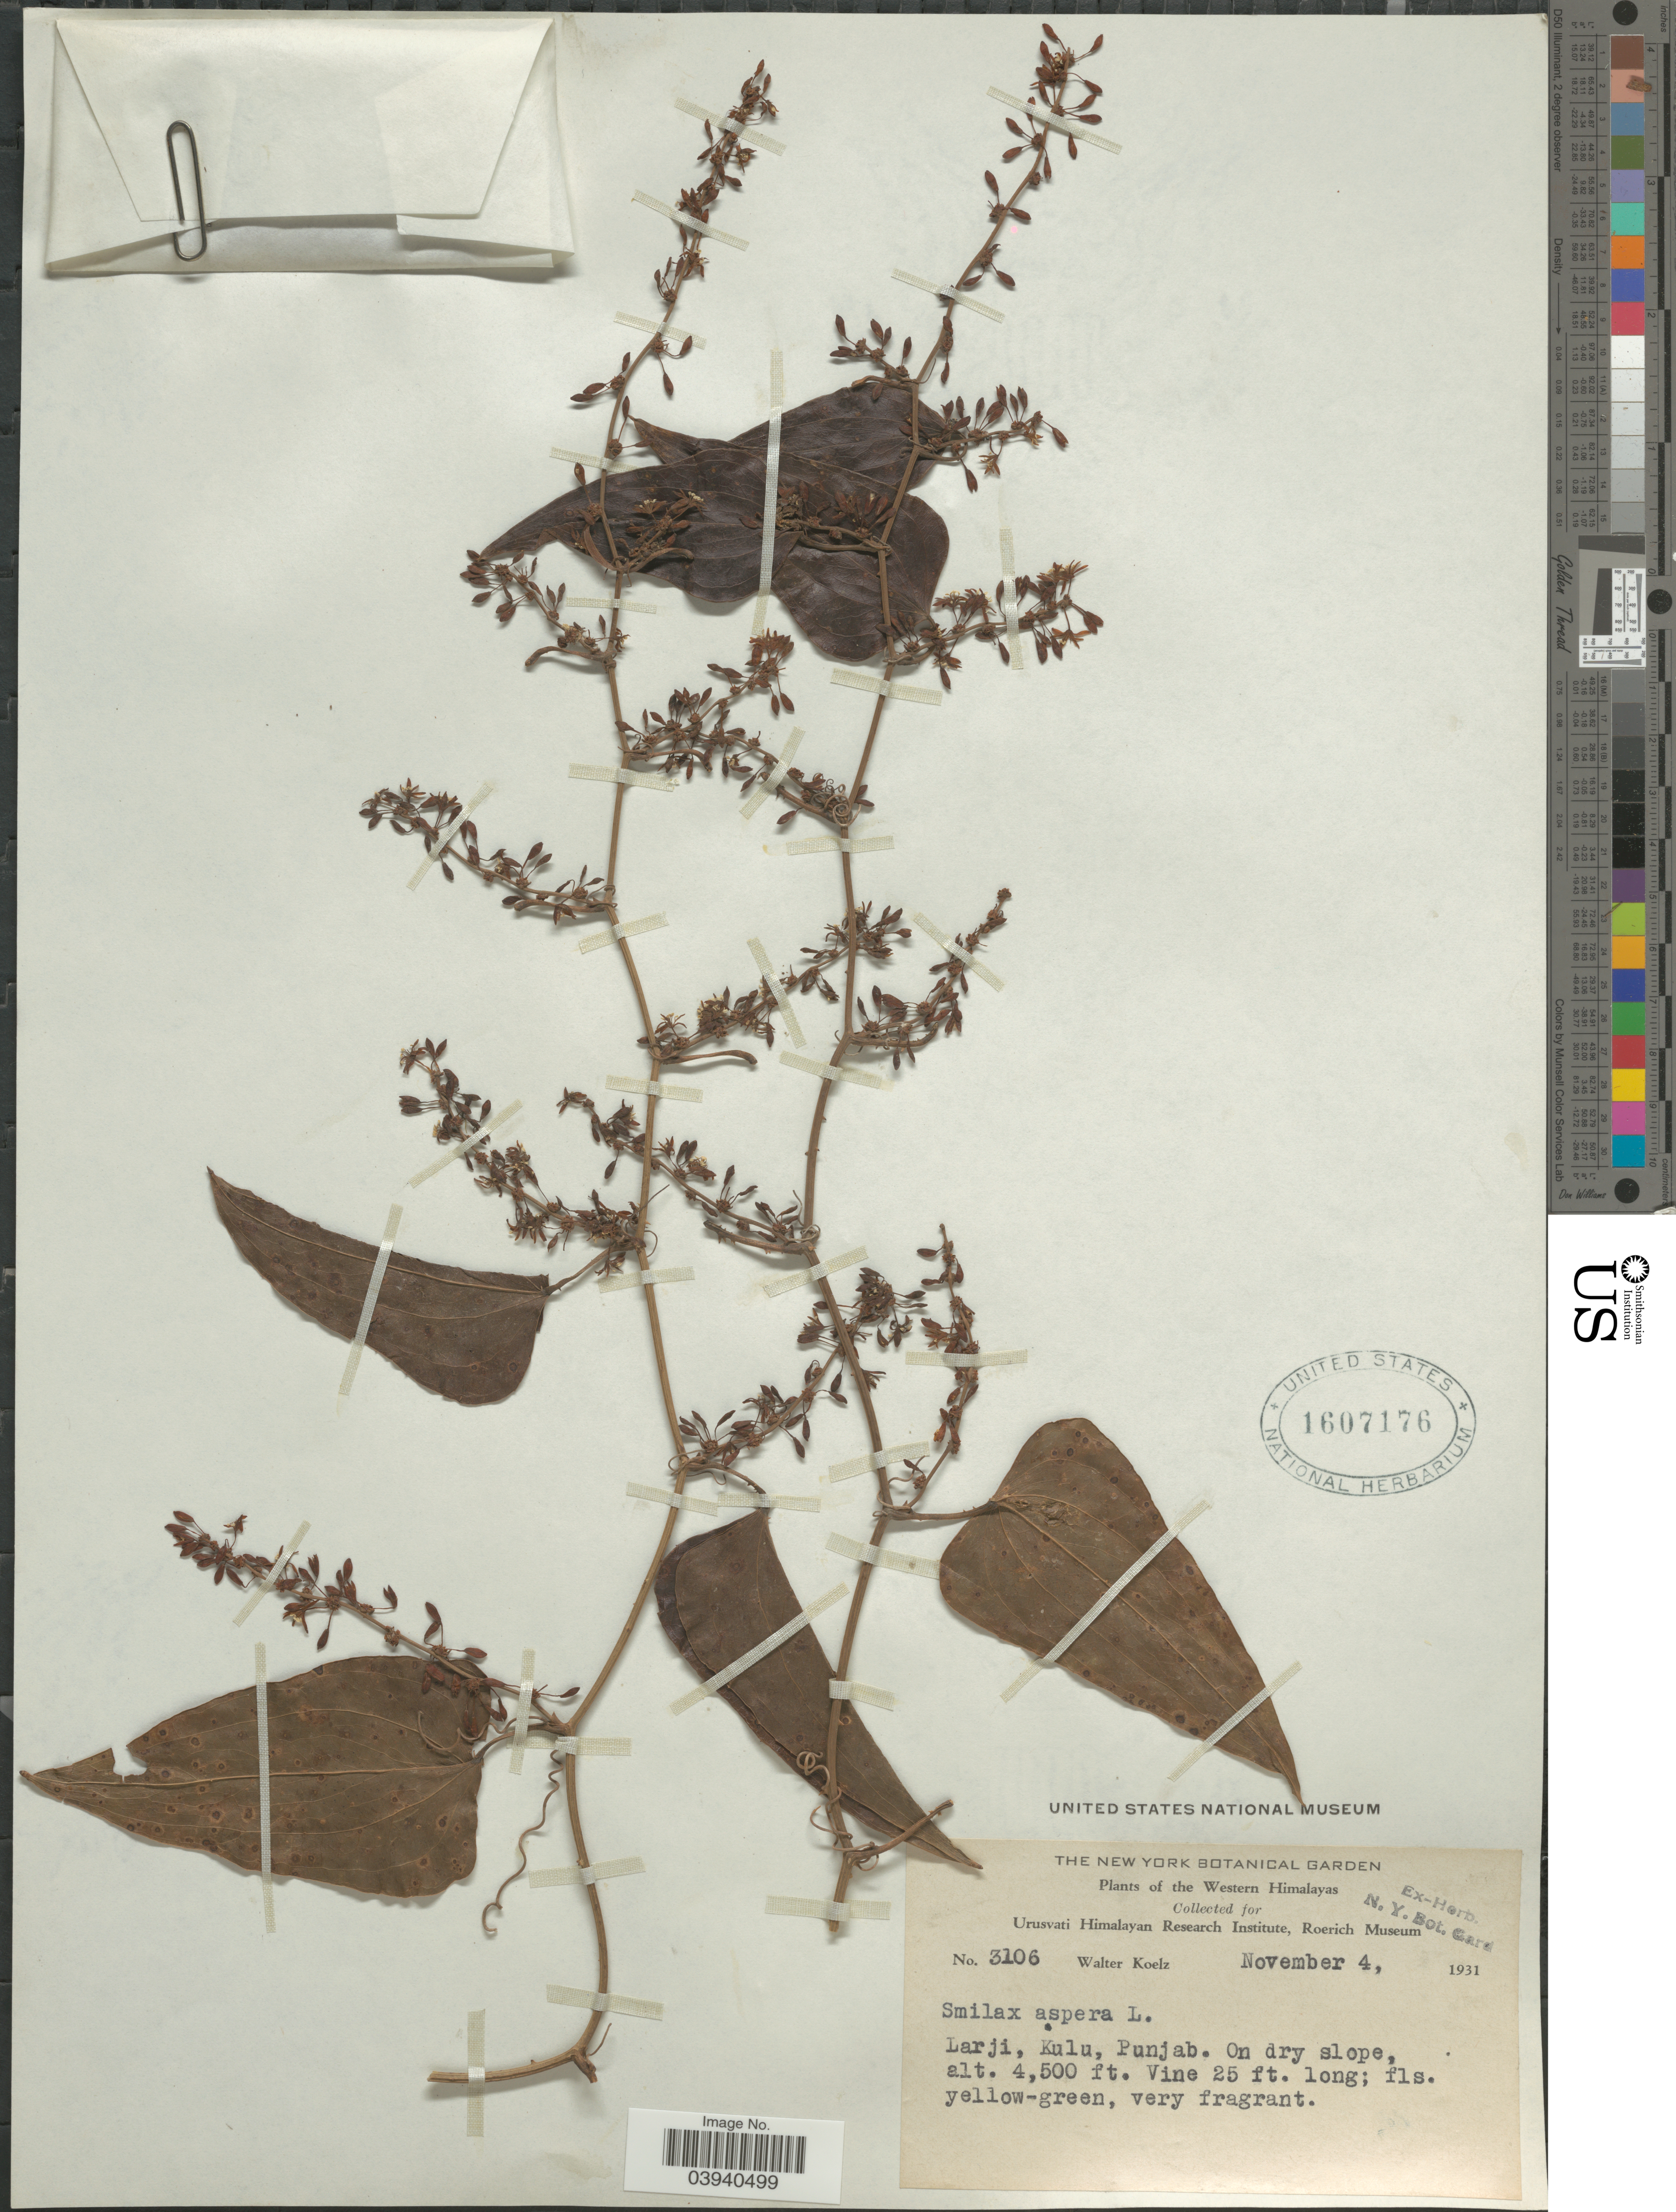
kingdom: Plantae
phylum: Tracheophyta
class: Liliopsida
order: Liliales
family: Smilacaceae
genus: Smilax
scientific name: Smilax aspera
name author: L.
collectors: W. N. Koelz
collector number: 3106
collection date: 1931-11-04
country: India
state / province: Punjab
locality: Western Himalayas. Larji, Kulu.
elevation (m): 1372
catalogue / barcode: US 1607176